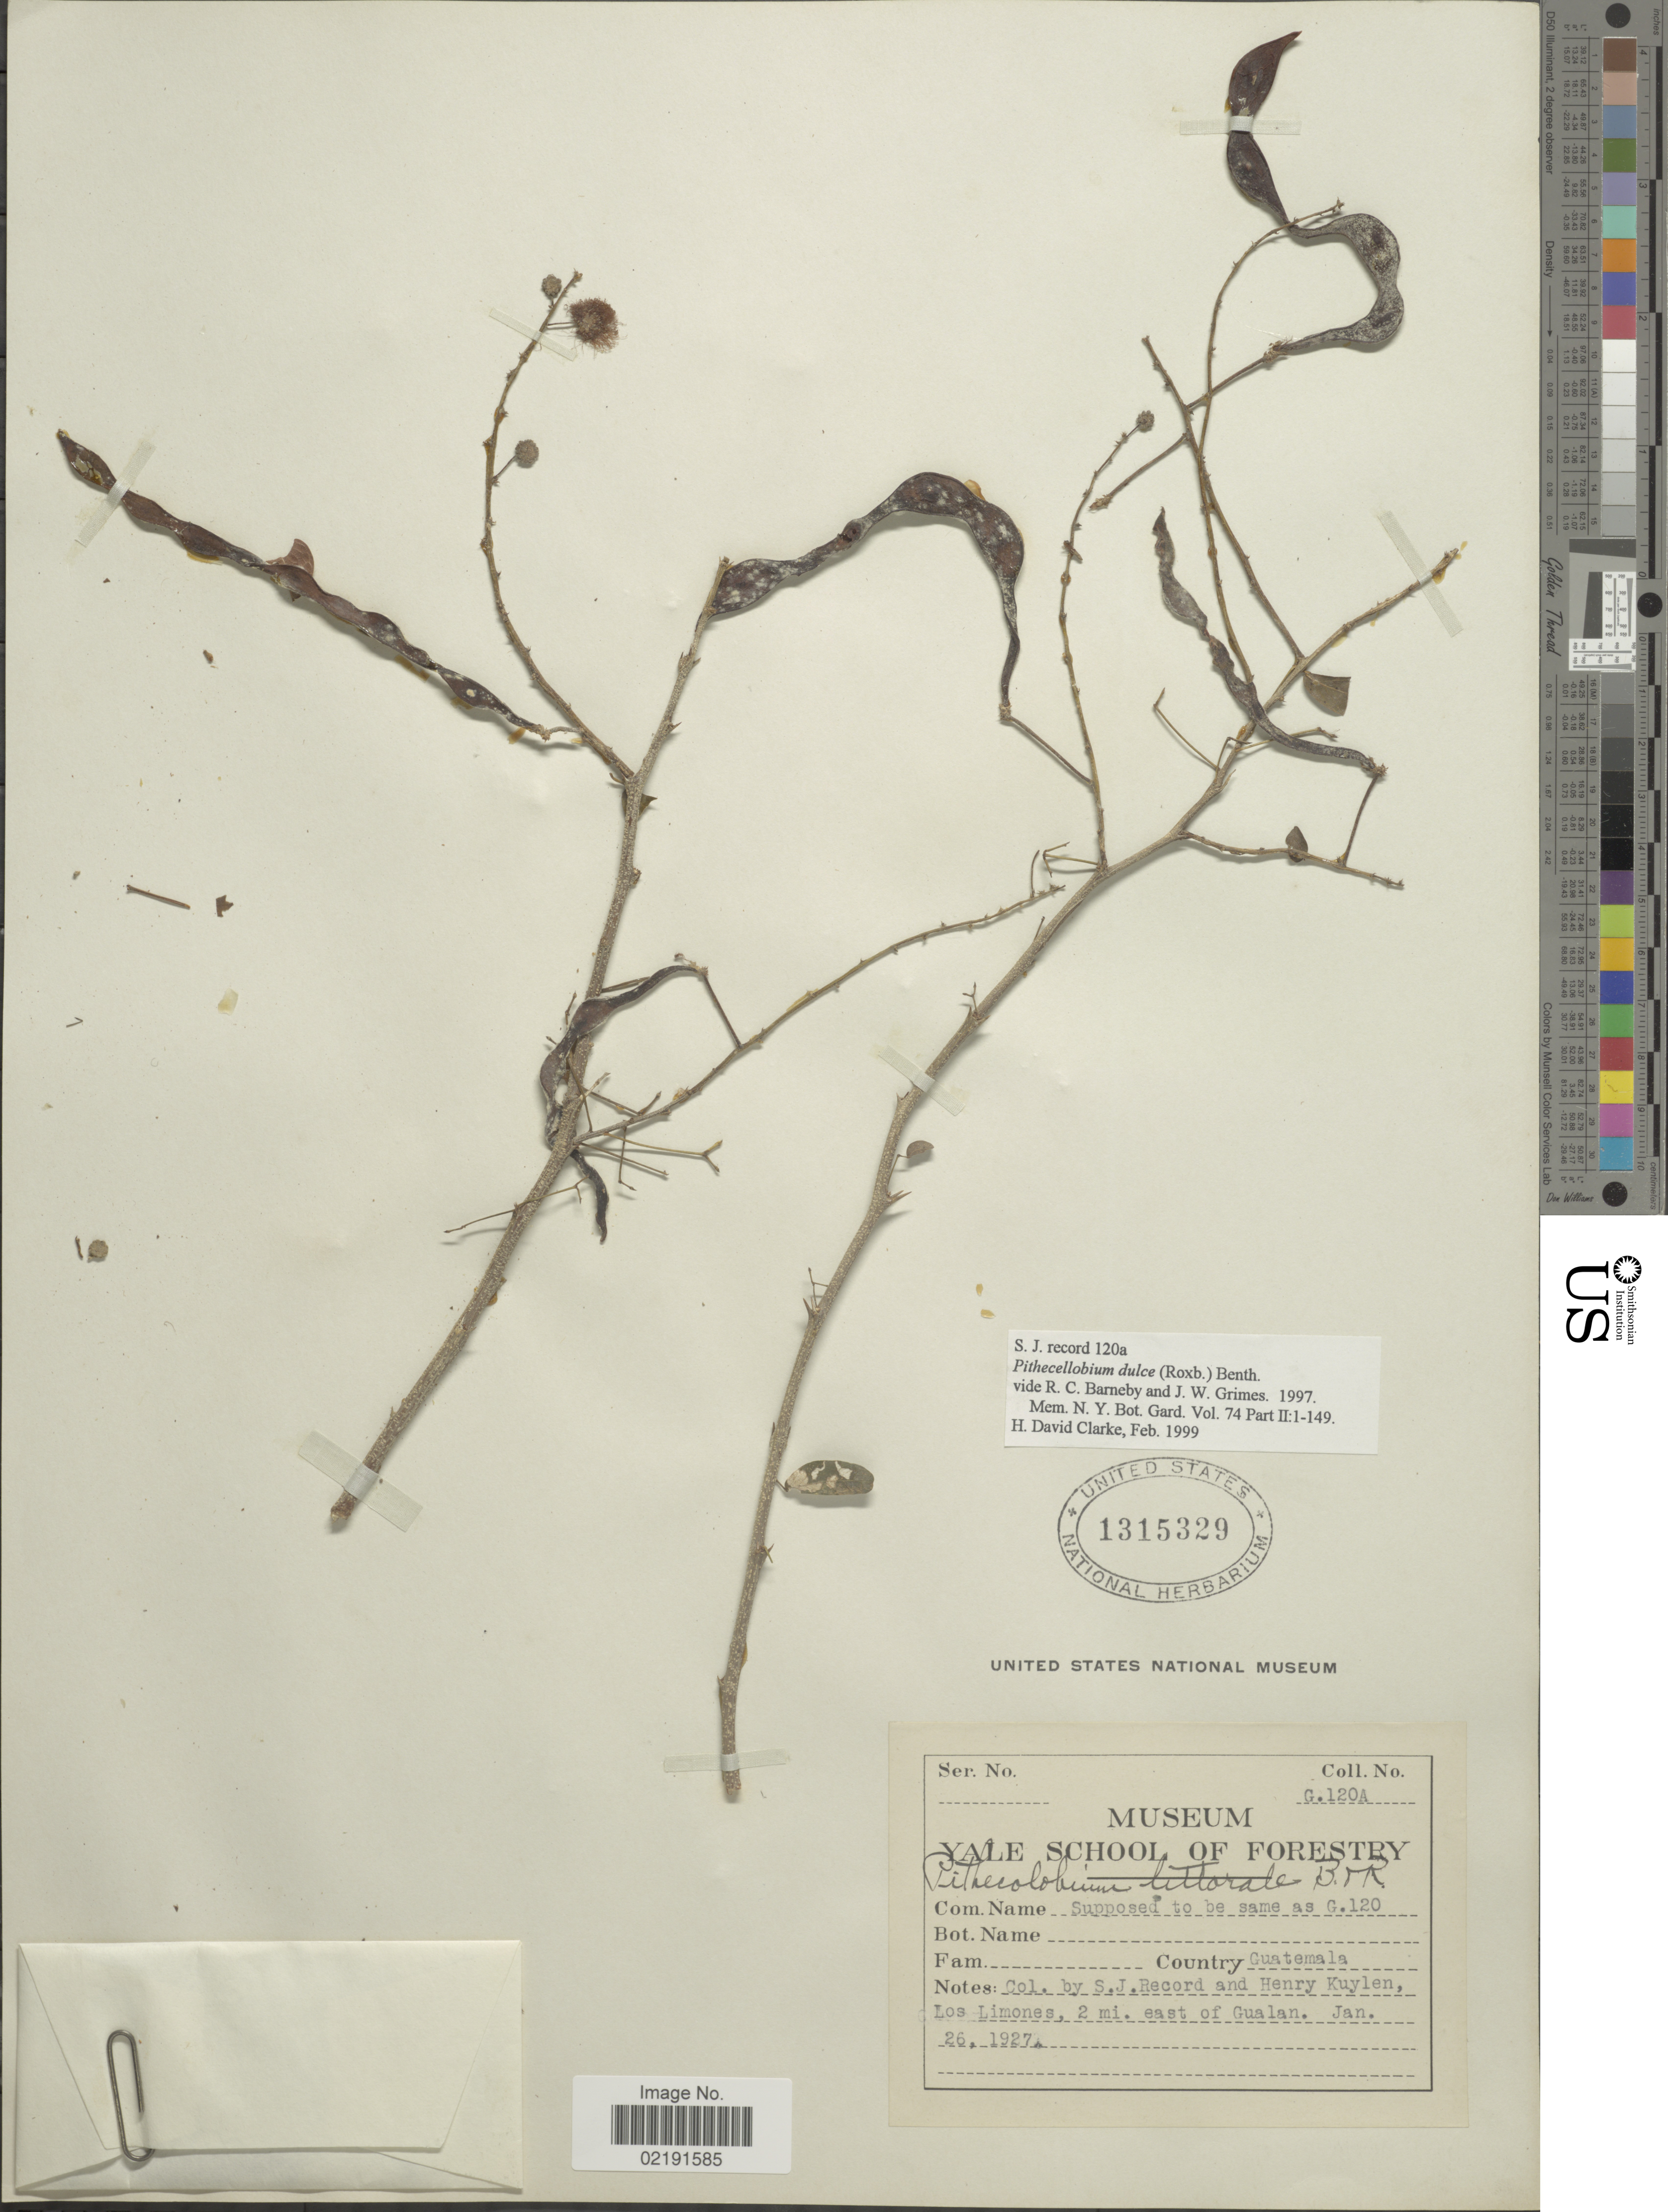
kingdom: Plantae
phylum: Tracheophyta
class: Magnoliopsida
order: Fabales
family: Fabaceae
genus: Pithecellobium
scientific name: Pithecellobium dulce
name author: (Roxb.) Benth.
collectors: S. J. Record & H. Kuylen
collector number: G120A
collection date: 1927-01-26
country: Guatemala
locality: Los Limones, 2 mi. east of Gualan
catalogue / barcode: US 1315329